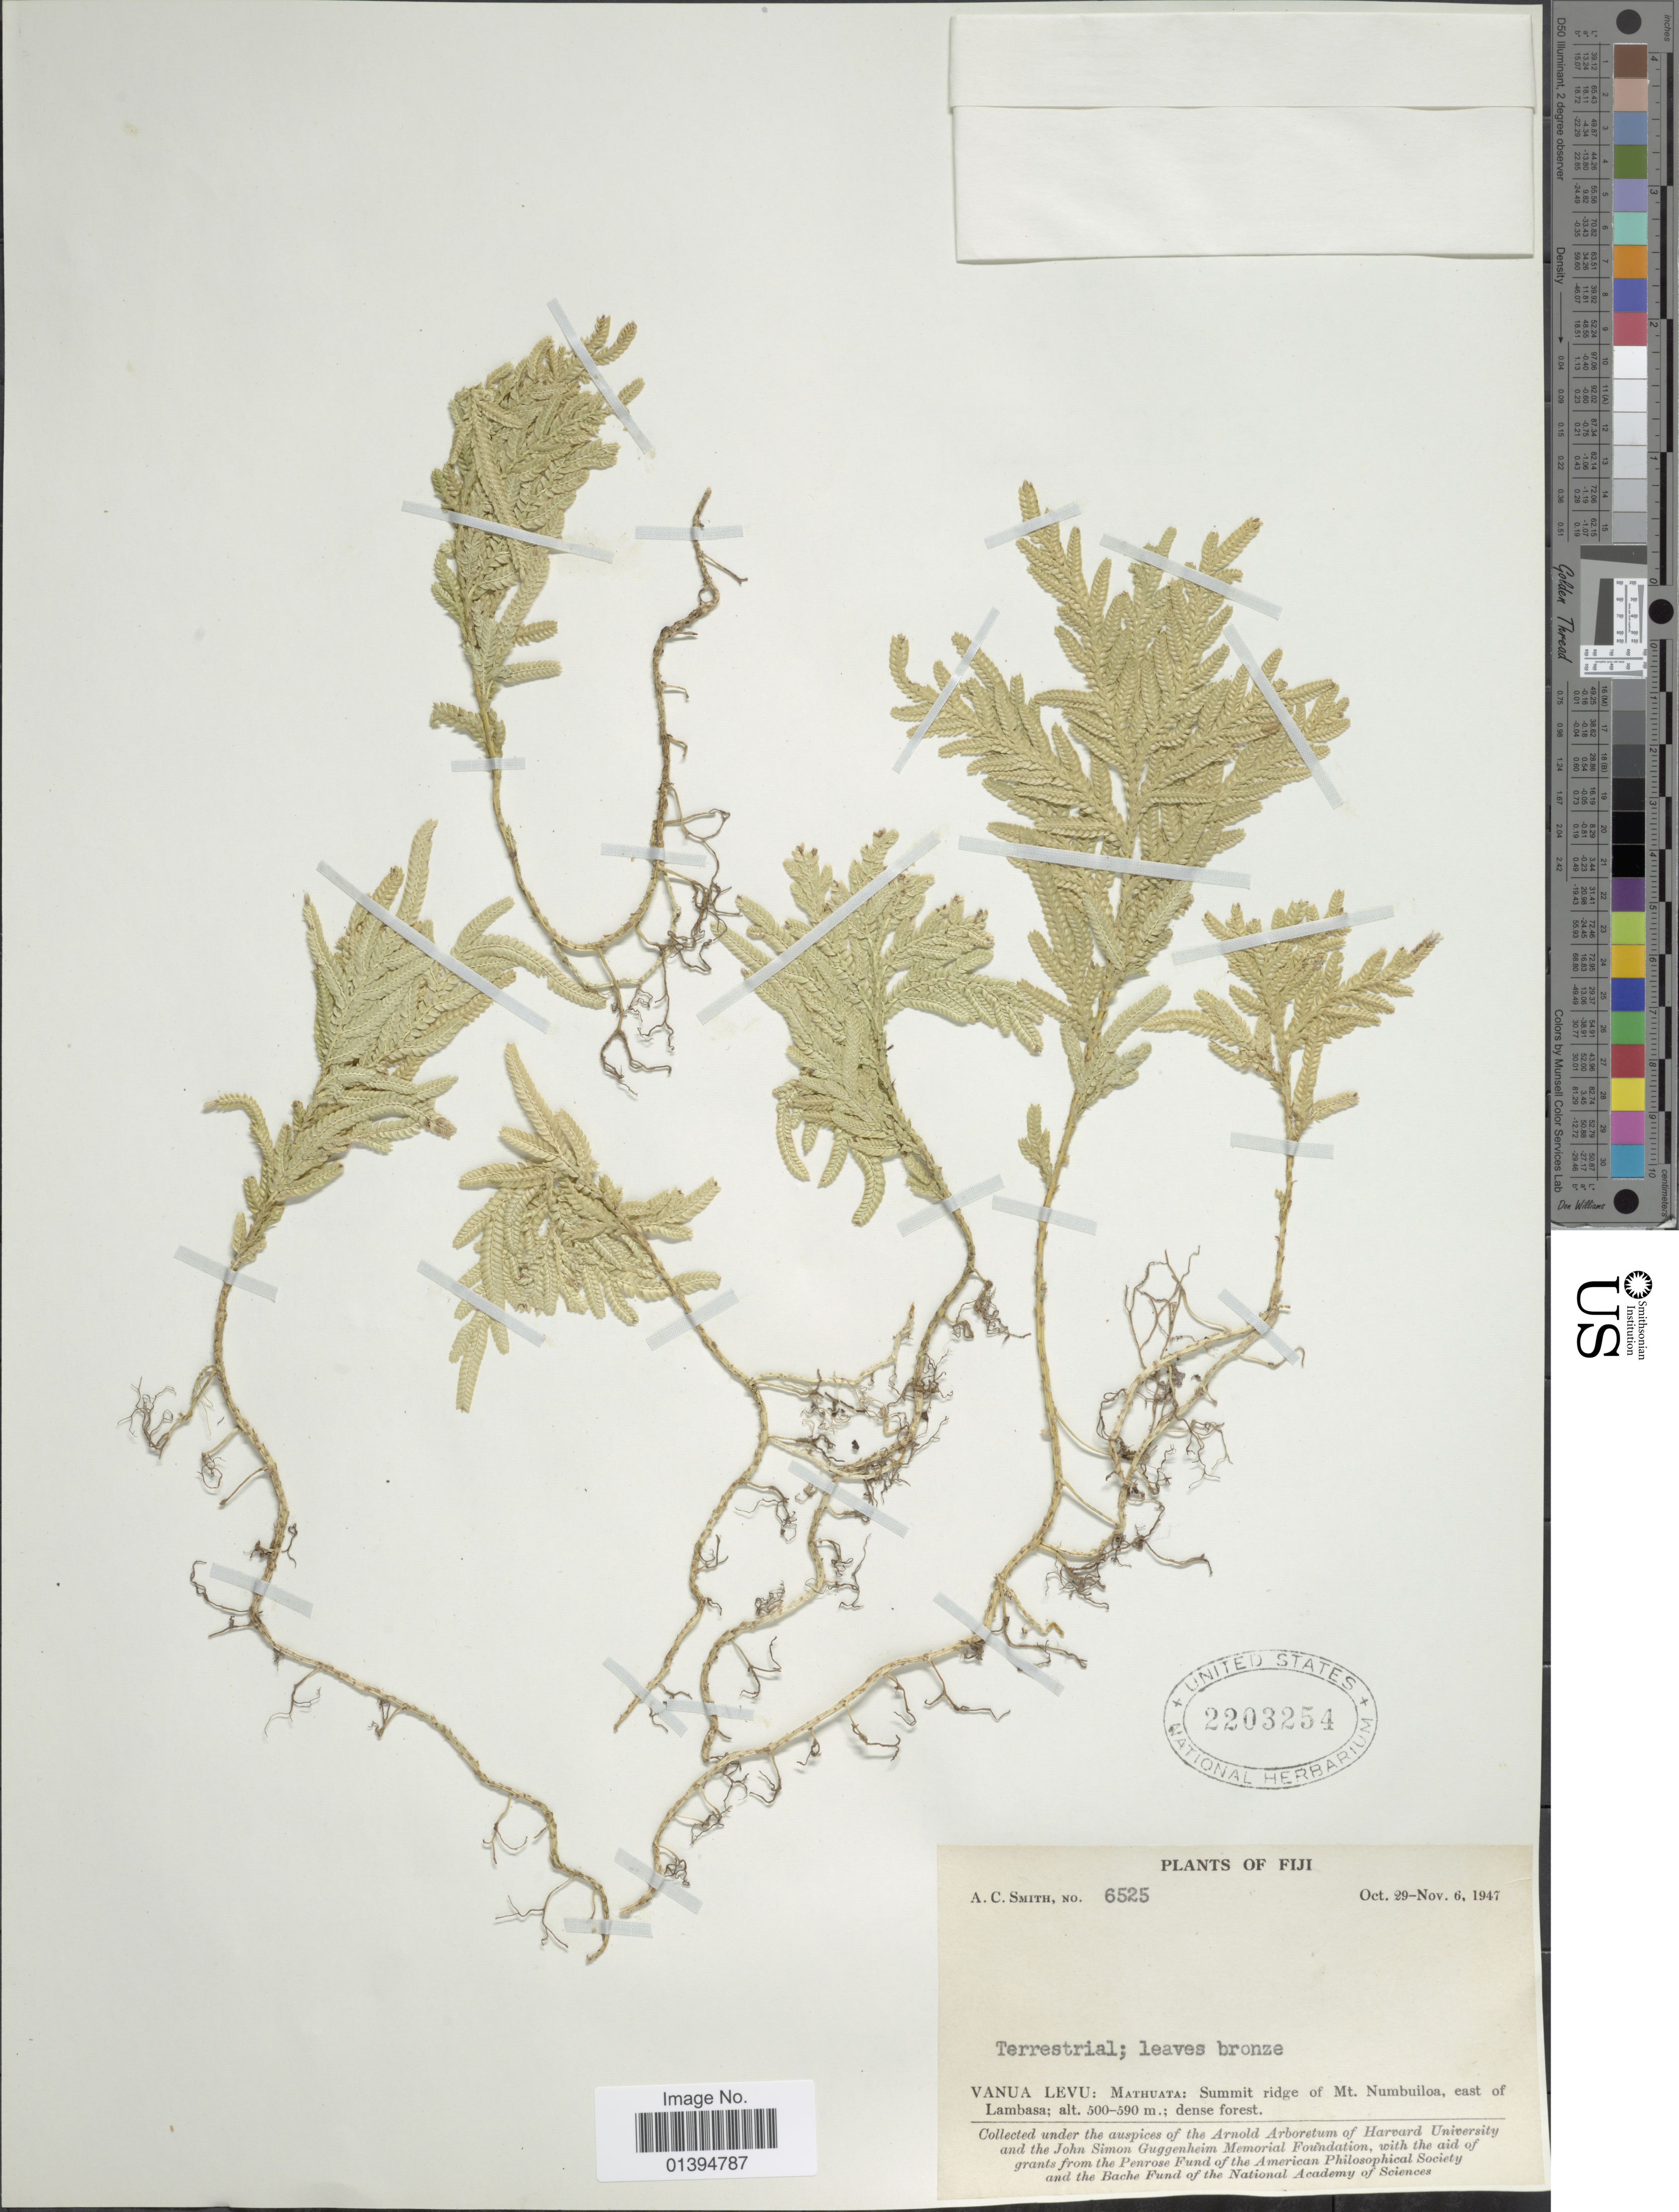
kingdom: Plantae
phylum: Tracheophyta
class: Lycopodiopsida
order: Selaginellales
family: Selaginellaceae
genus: Selaginella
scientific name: Selaginella sp.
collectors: A. C. Smith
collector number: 6525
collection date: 1947-10-29/1947-11-06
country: Fiji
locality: Vanua Levu: Mathuata: summit ridge of Mt. Numbuiloa, East of Lambasa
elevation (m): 500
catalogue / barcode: US 2203254